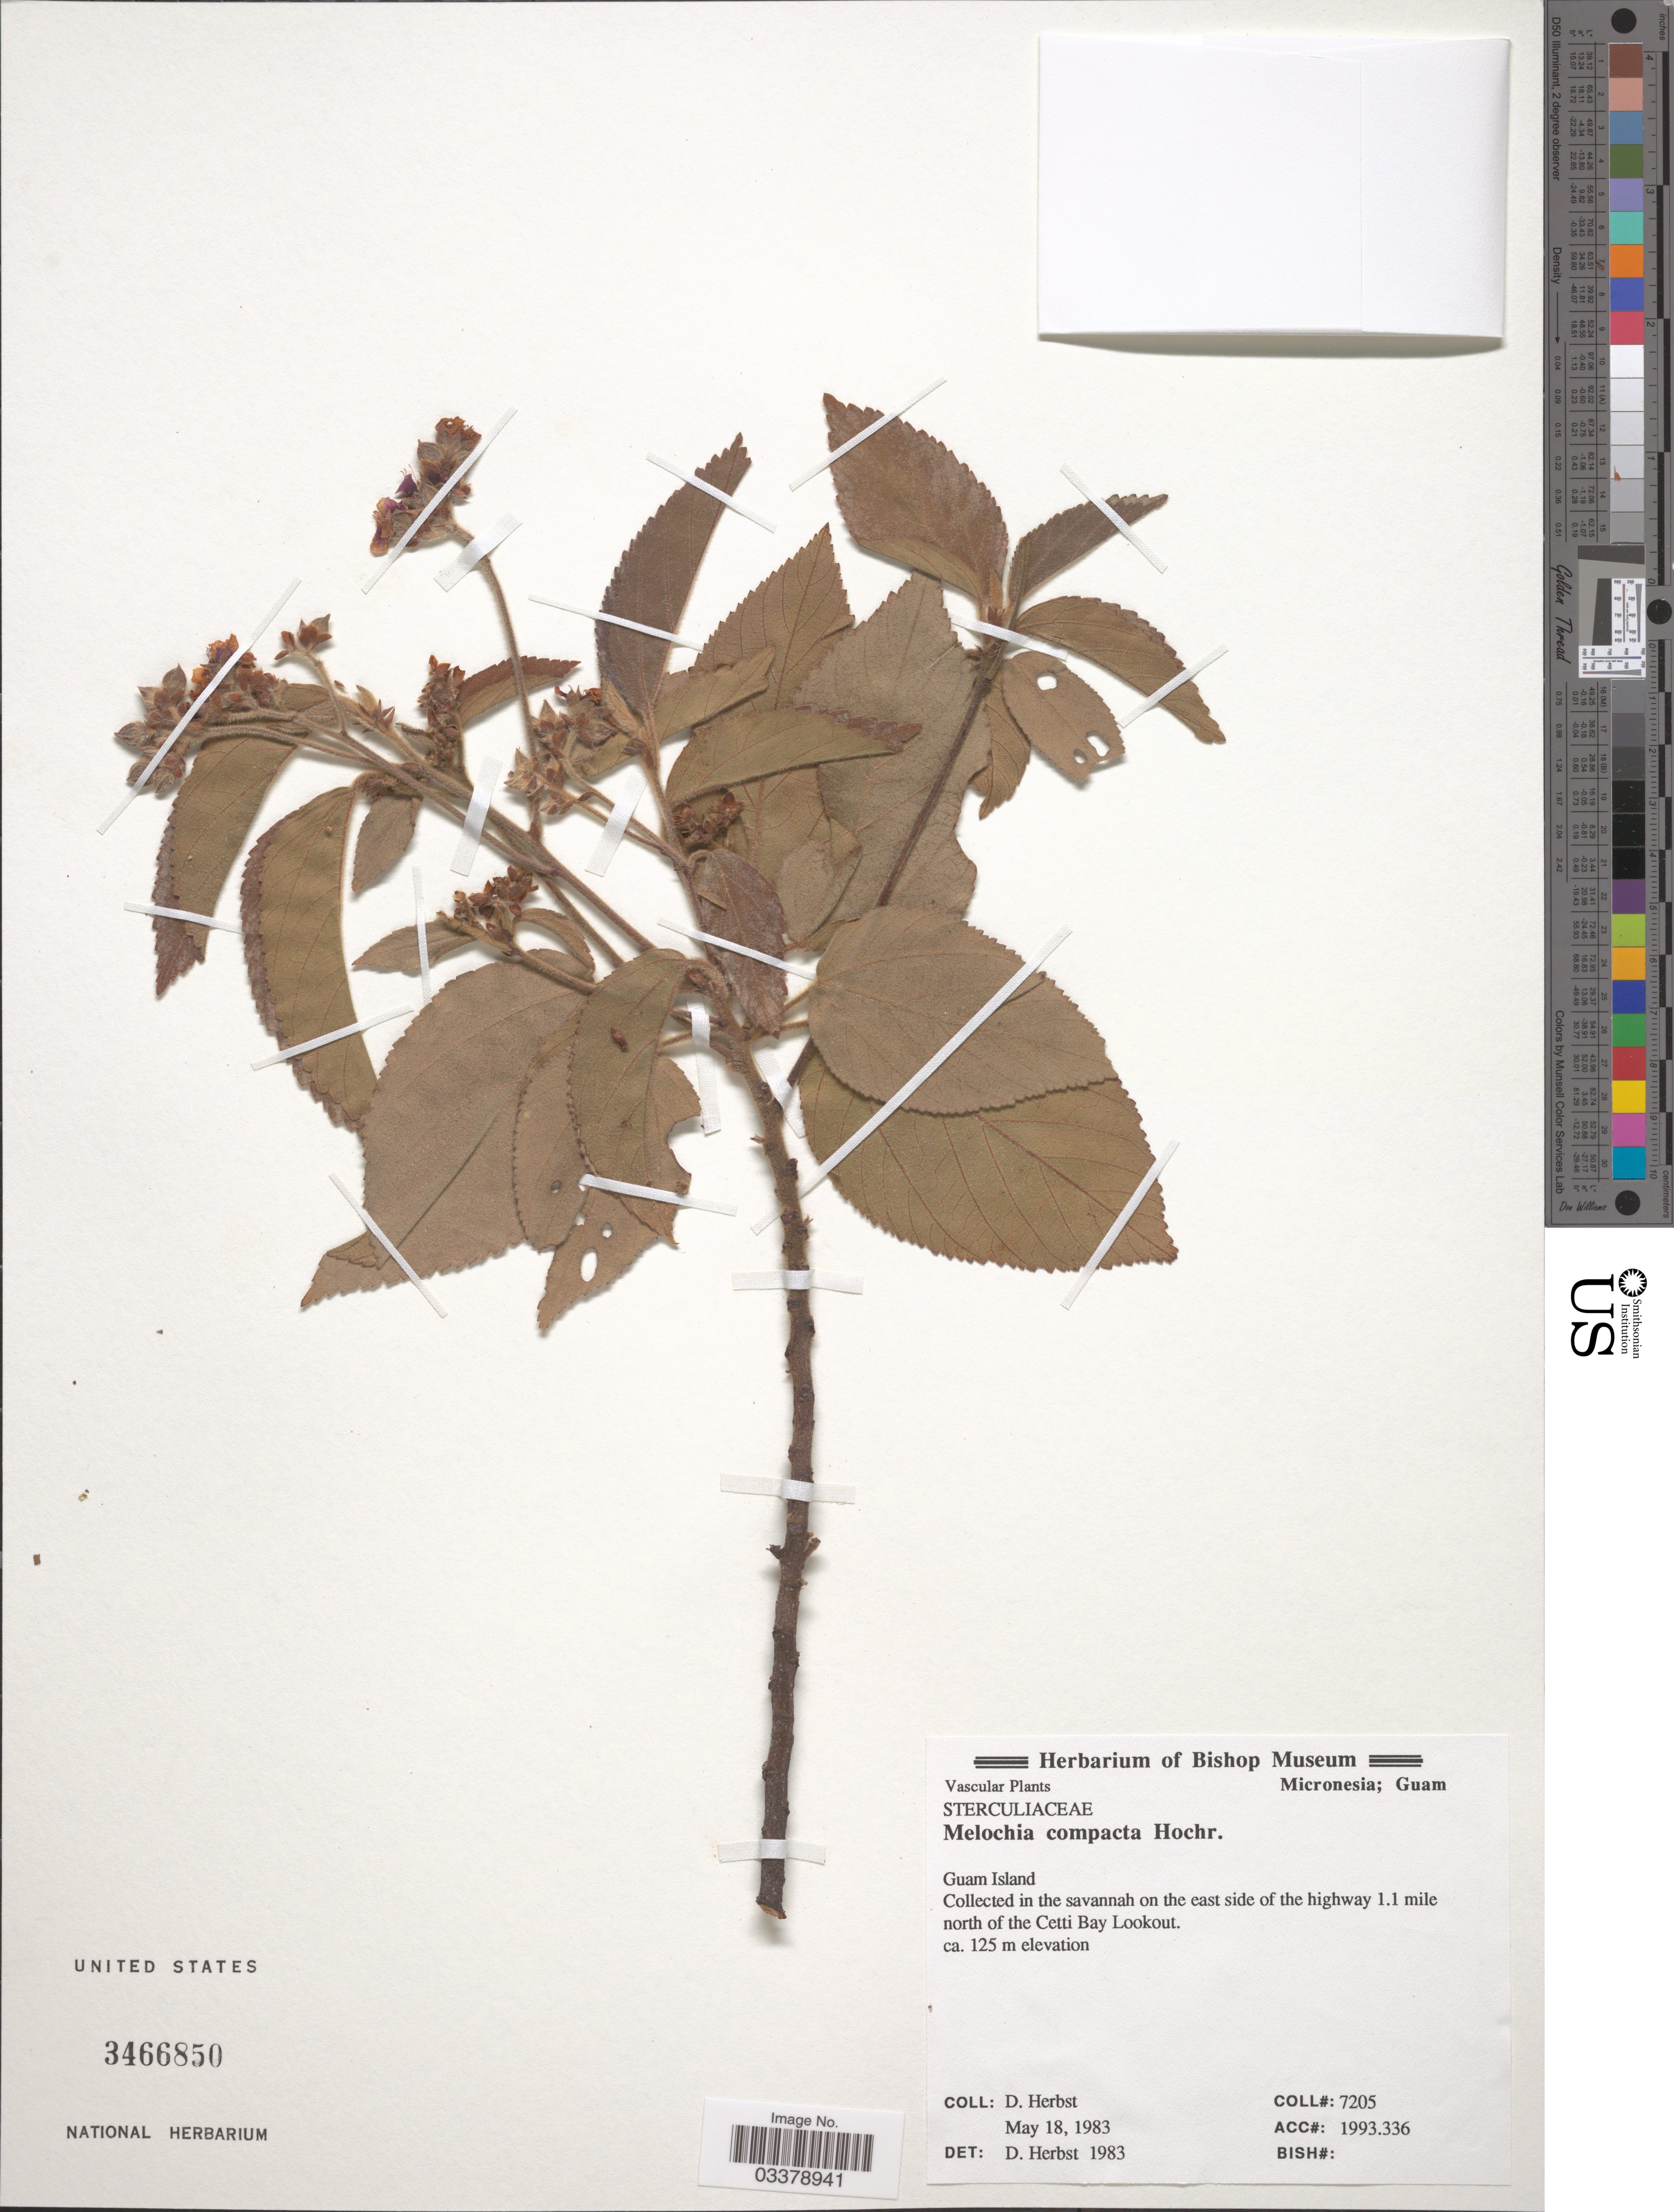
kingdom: Plantae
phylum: Tracheophyta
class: Magnoliopsida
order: Malvales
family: Malvaceae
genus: Melochia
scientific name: Melochia compacta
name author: Hochr.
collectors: D. Herbst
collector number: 7205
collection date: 1983-05-18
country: Guam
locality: Micronesia, Guam Island, in the savannah on the east side of the highway 1.1 mile north of the Cetti Bay Lookout.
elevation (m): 125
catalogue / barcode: US 3466850